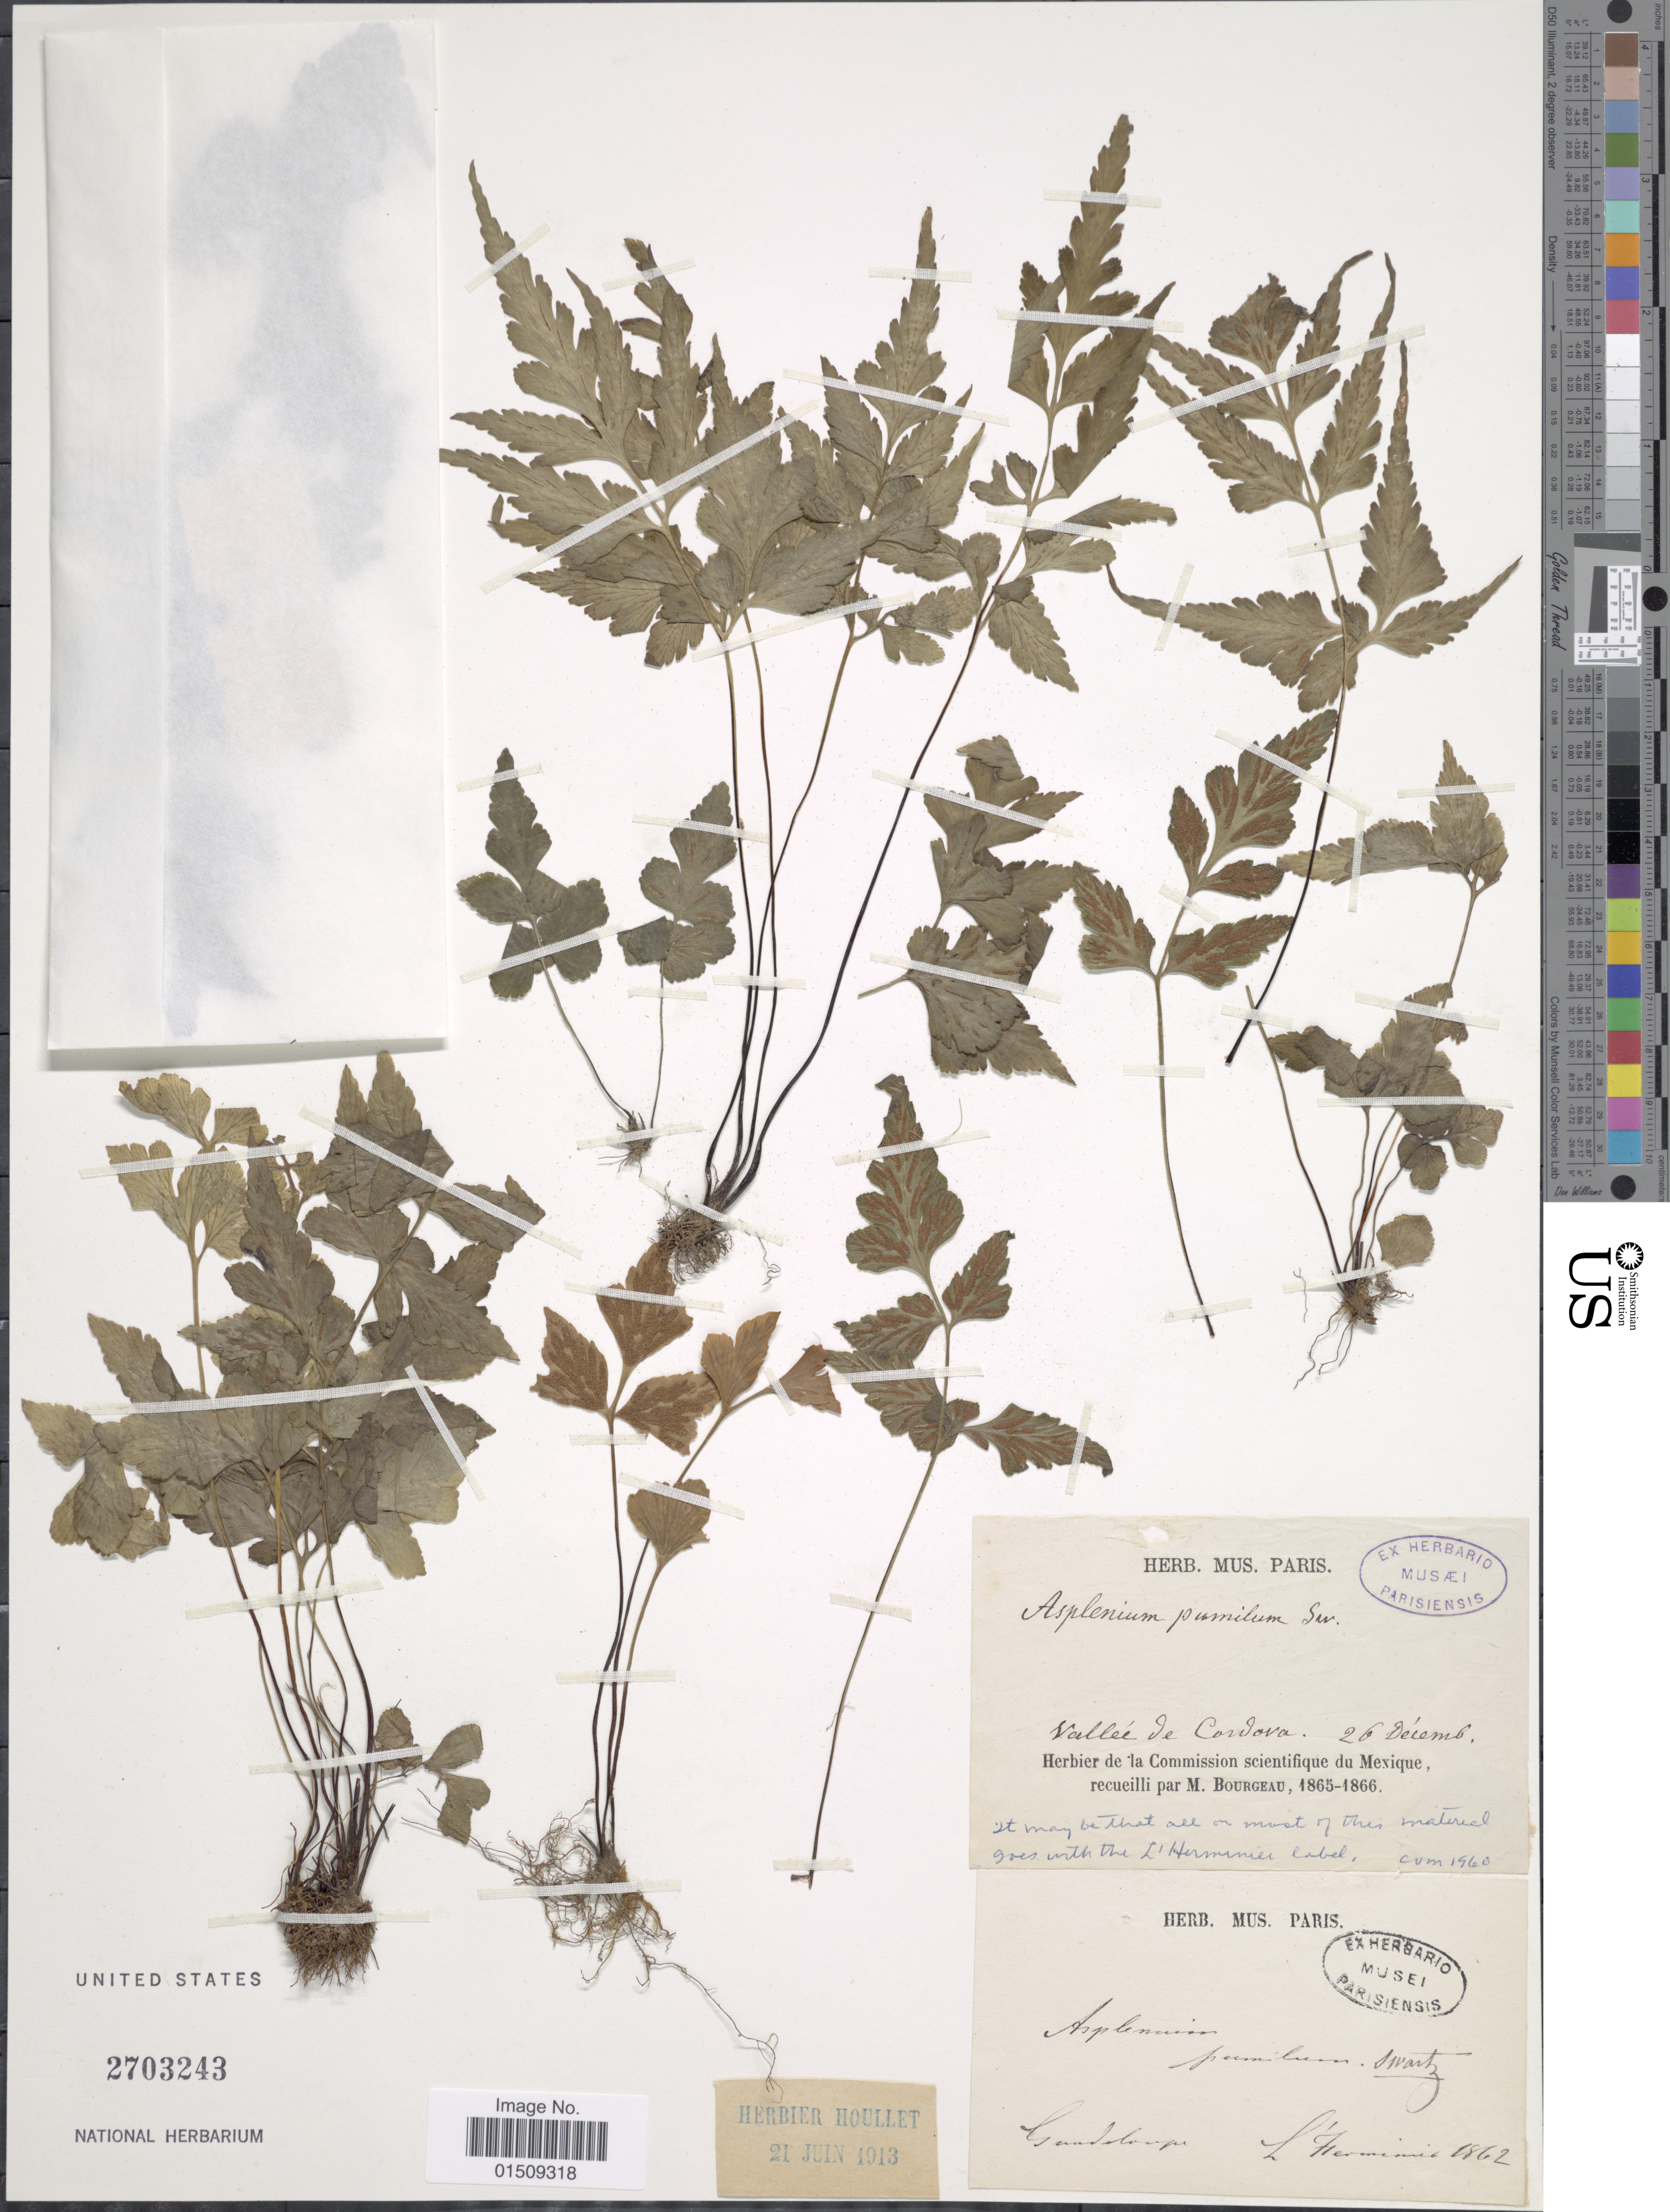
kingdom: Plantae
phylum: Tracheophyta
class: Polypodiopsida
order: Polypodiales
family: Aspleniaceae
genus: Asplenium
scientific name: Asplenium pumilum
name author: Sw.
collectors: F. L'Herminier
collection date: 1862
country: Guadeloupe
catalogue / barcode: US 2703243-2